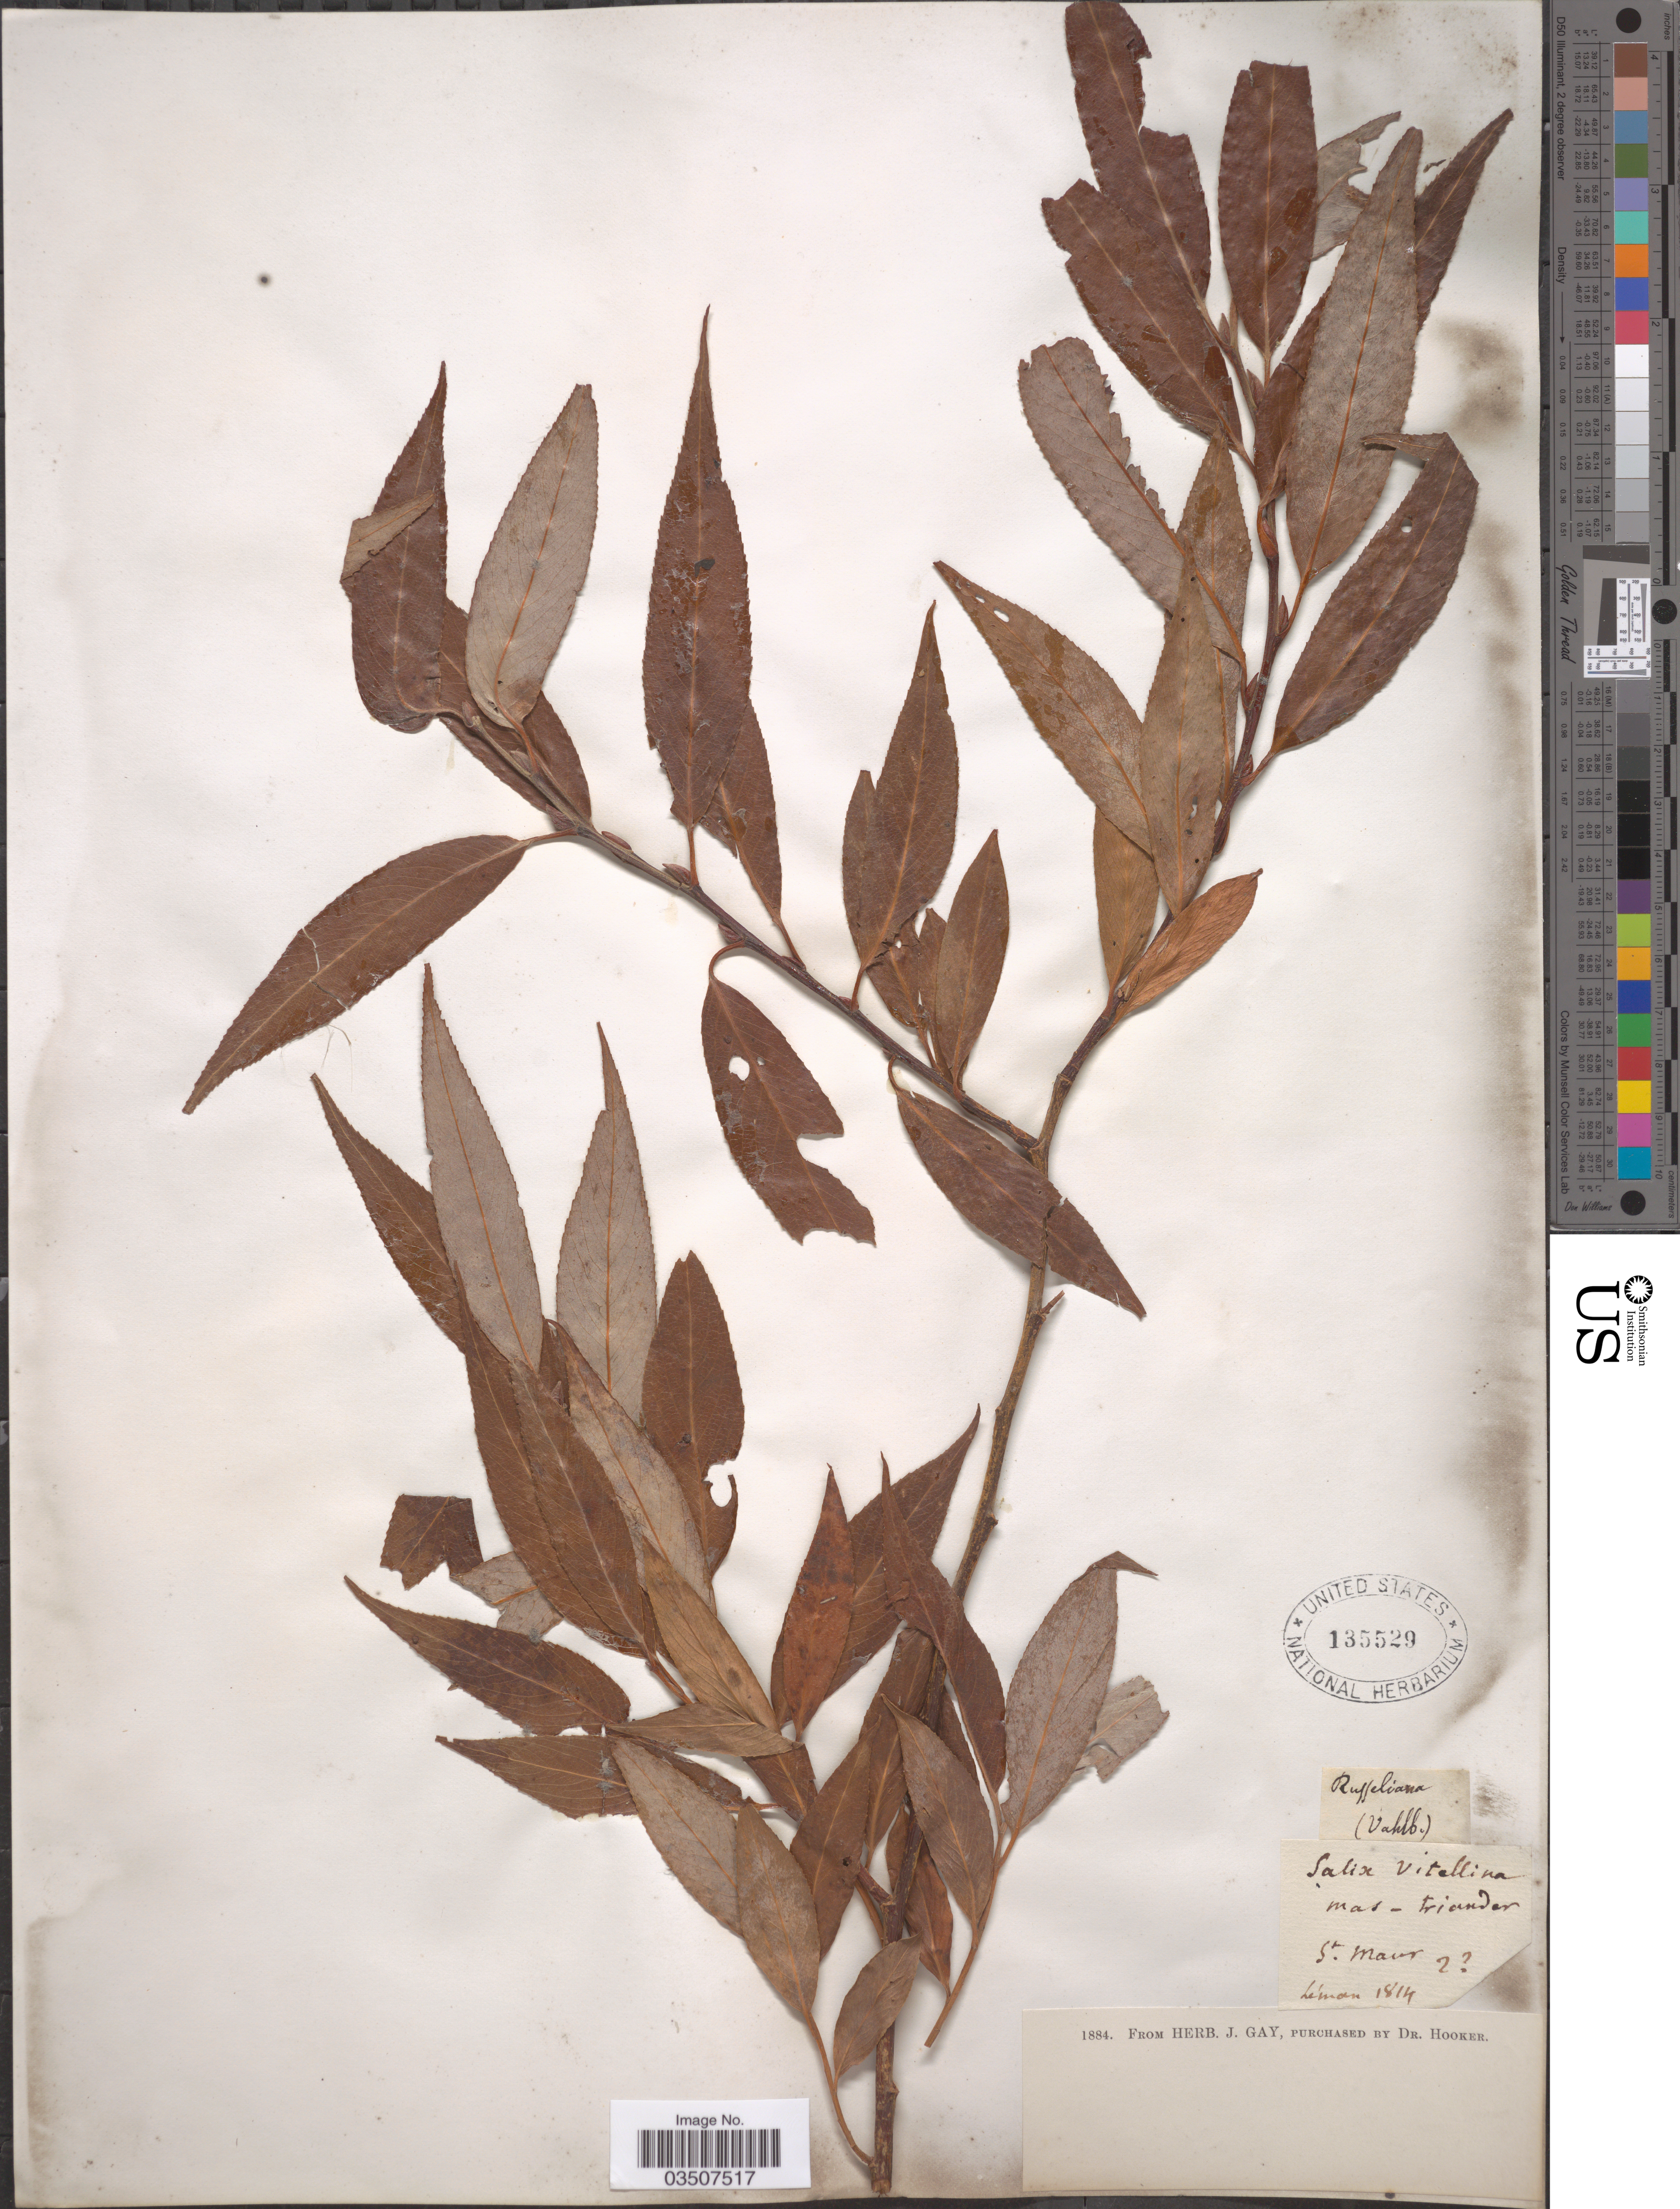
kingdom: Plantae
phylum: Tracheophyta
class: Magnoliopsida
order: Malpighiales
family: Salicaceae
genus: Salix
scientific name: Salix vitellina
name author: L.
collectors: D. Léman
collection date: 1814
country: France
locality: St. Maur.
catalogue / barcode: US 135529